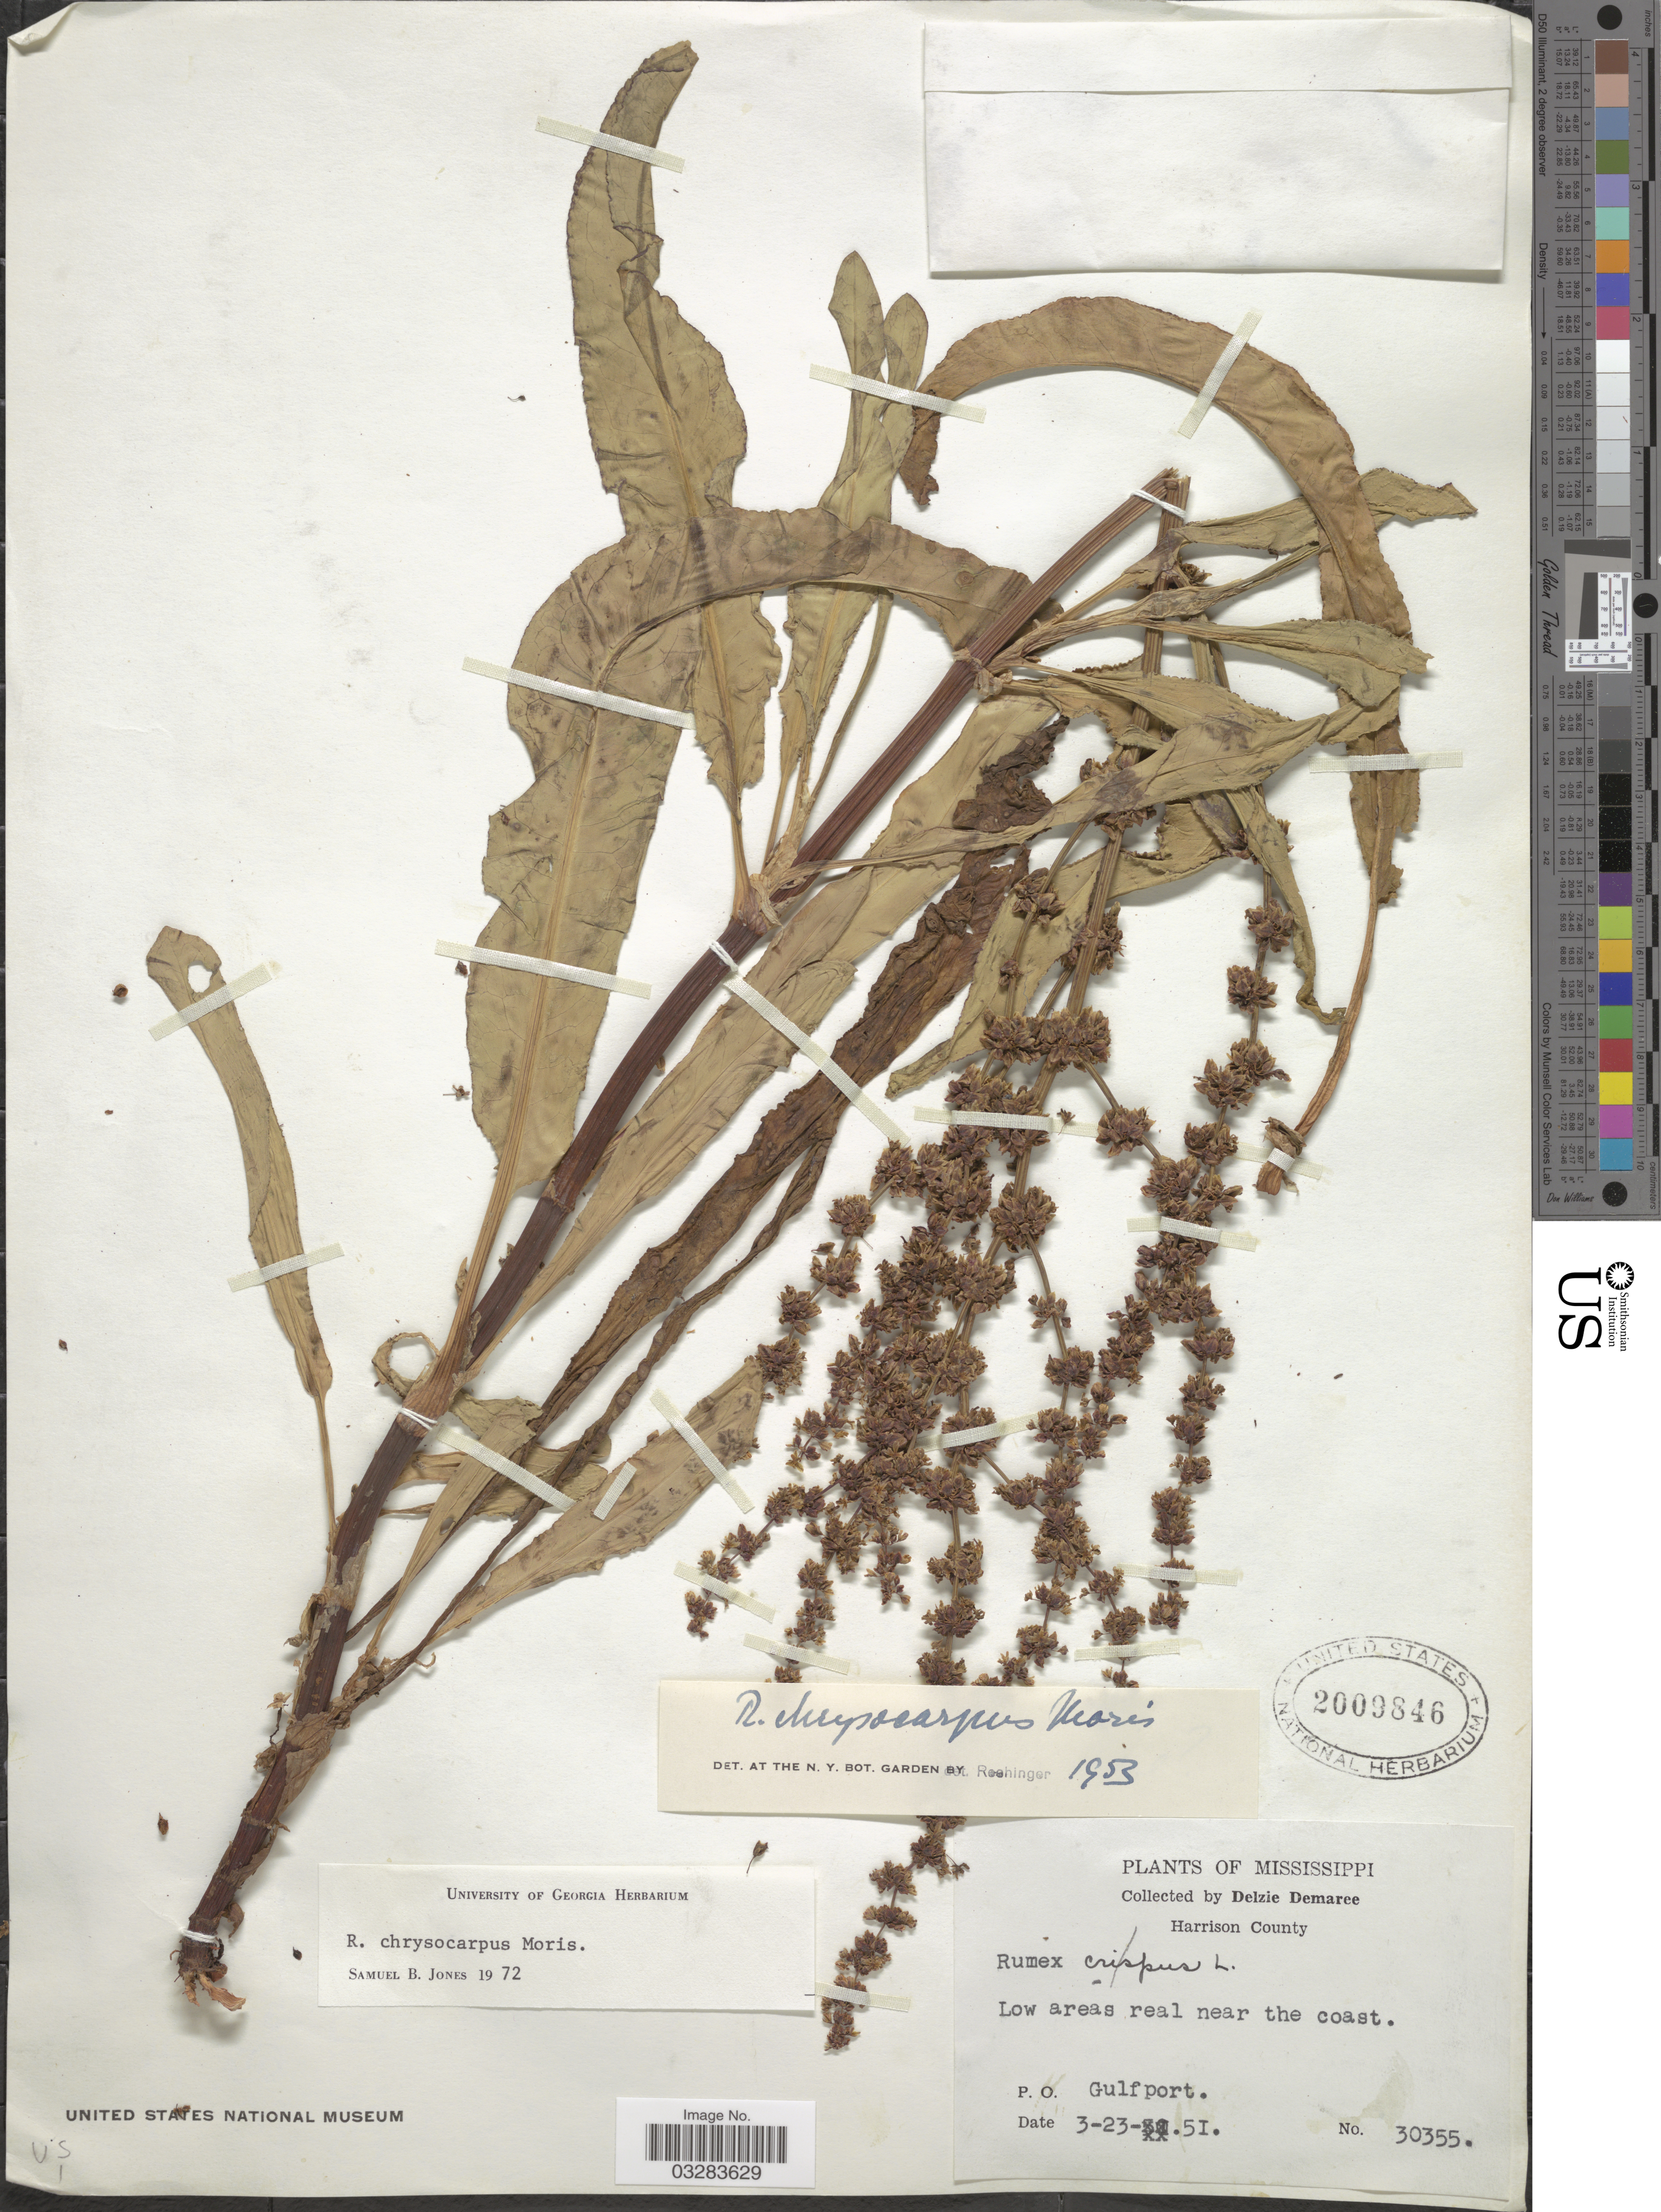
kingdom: Plantae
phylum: Tracheophyta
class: Magnoliopsida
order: Caryophyllales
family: Polygonaceae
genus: Rumex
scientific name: Rumex chrysocarpus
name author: Moris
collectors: D. Demaree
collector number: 30355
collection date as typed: Transcribed d/m/y: 23/3/51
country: United States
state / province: Mississippi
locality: Harrison County. Near the coast. P. O. Gulfport.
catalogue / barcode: US 2009846